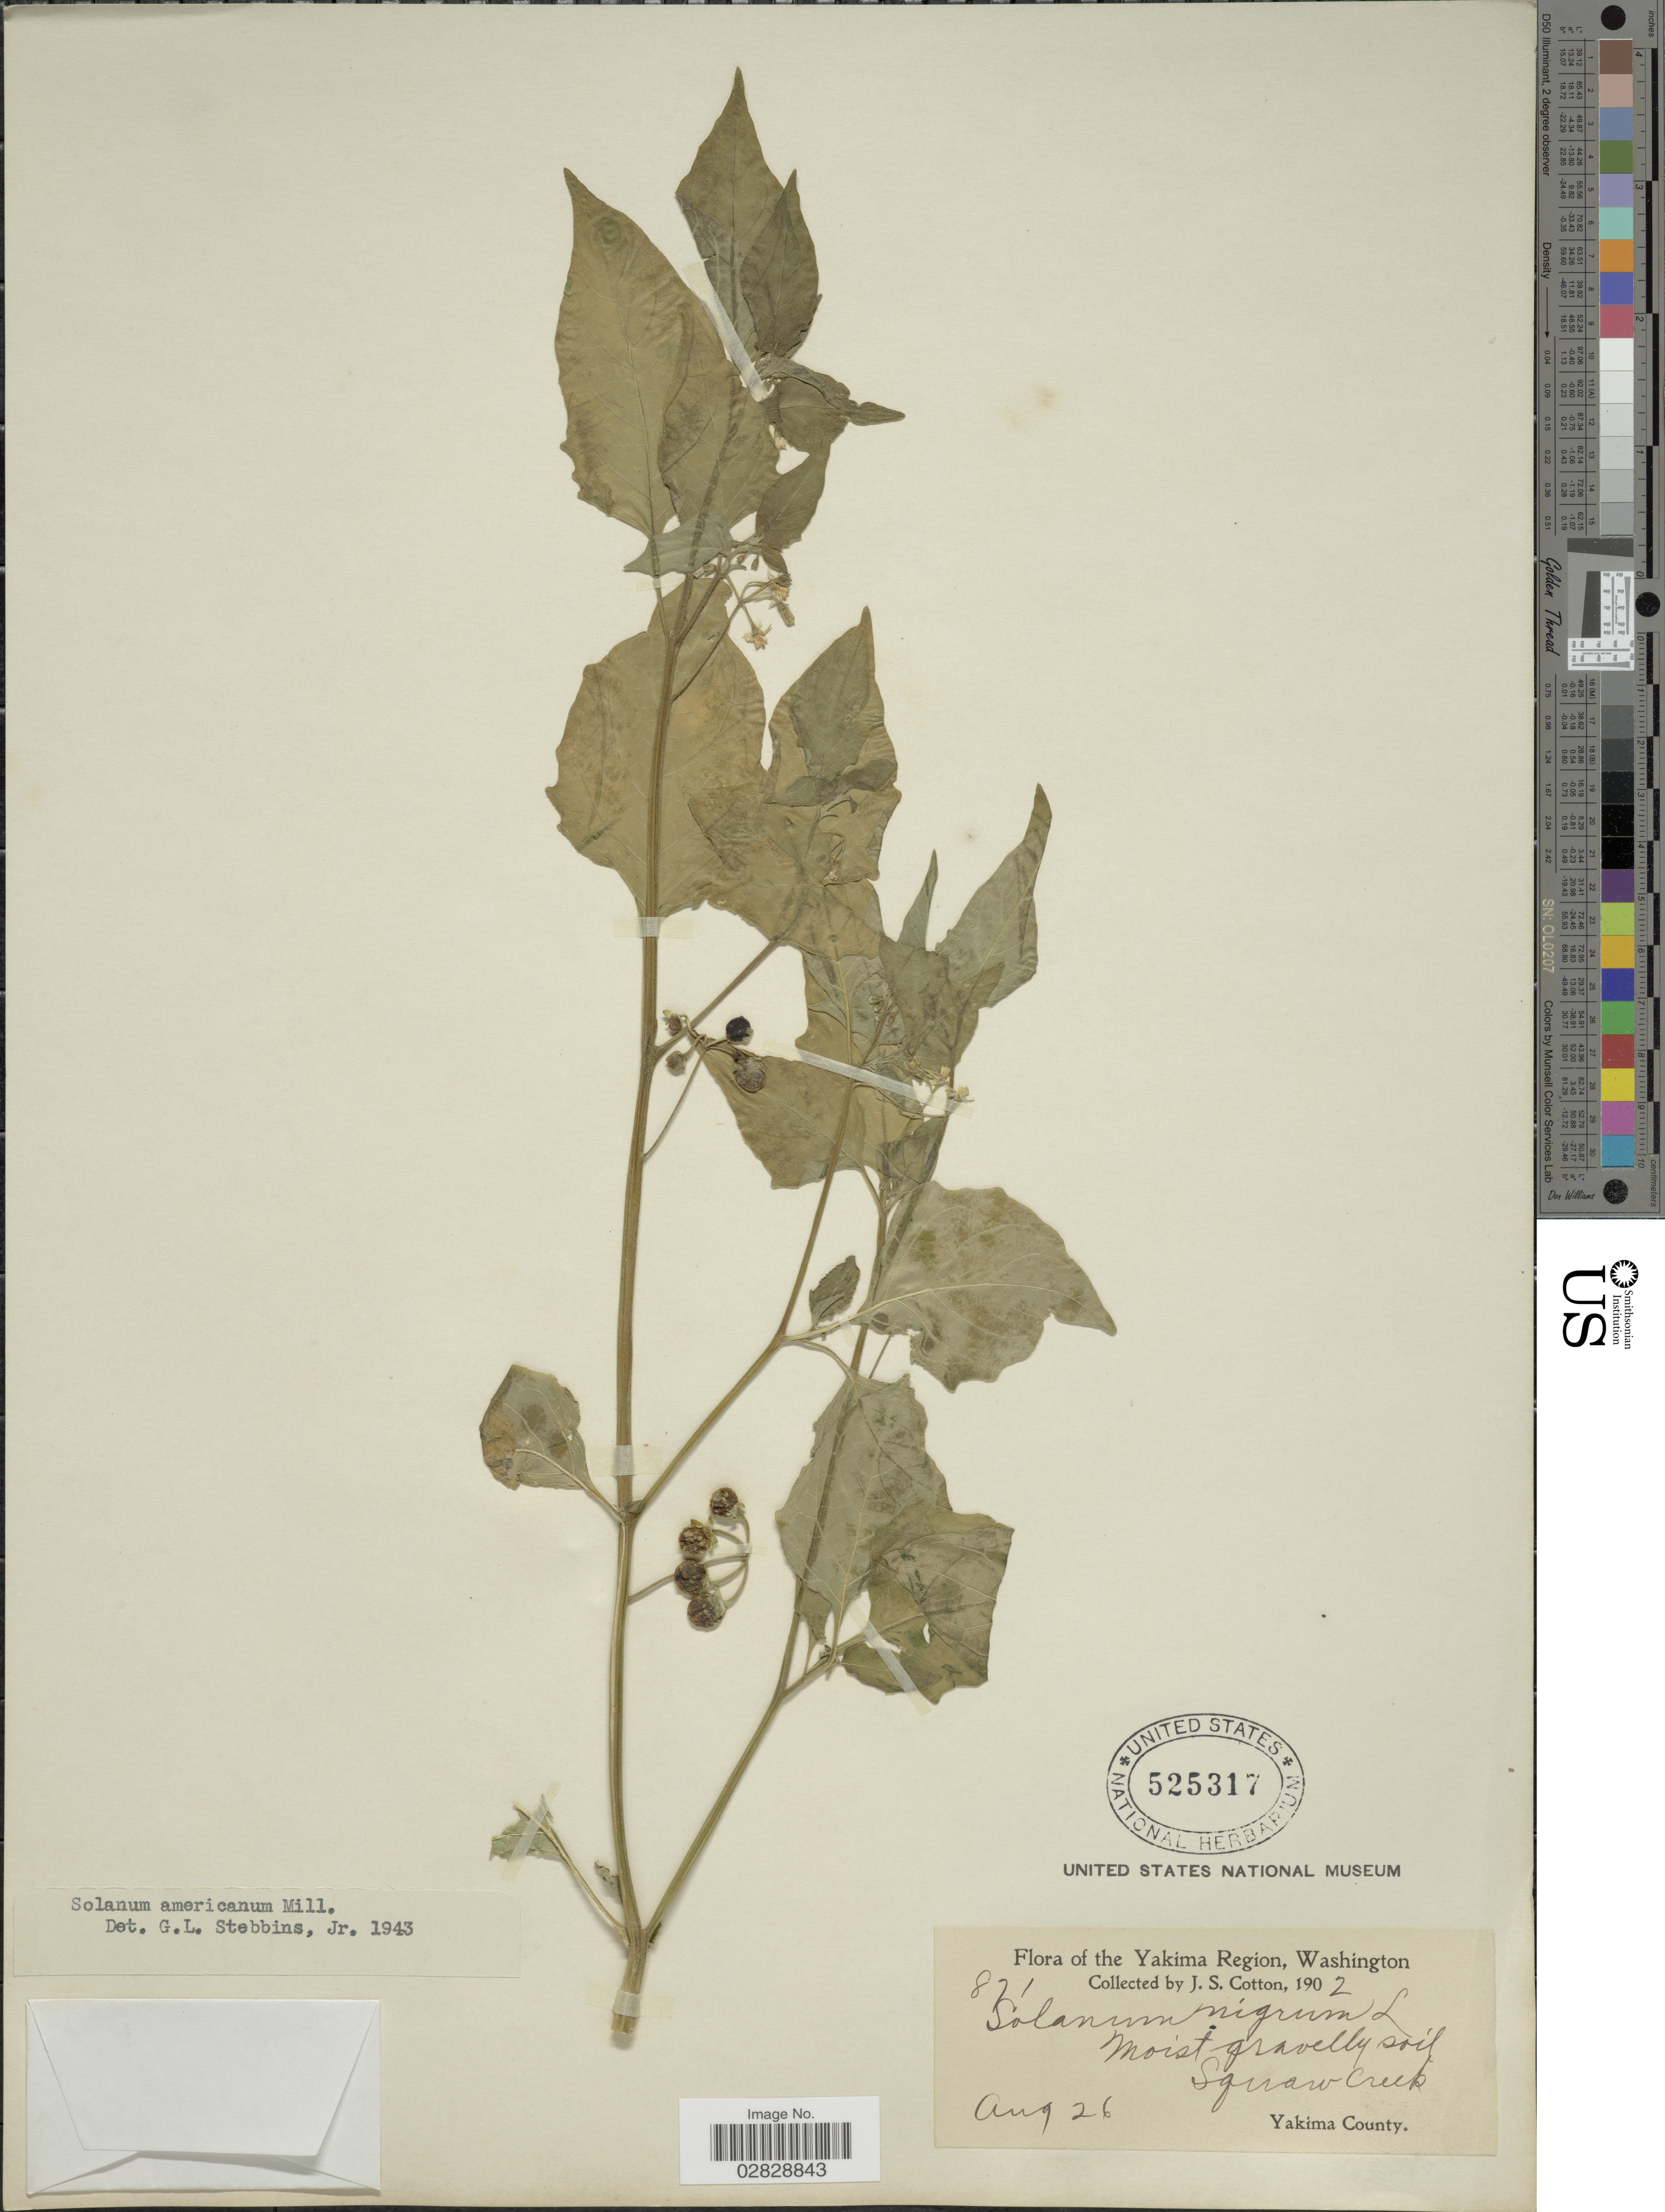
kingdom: Plantae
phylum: Tracheophyta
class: Magnoliopsida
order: Solanales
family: Solanaceae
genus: Solanum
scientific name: Solanum interius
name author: Rydb.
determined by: Knapp, S. D.; Särkinen, T.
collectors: J. S. Cotton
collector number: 871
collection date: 1902-08-26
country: United States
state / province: Washington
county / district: Yakima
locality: The Yakima Region. Squaw Creek. Yakima County.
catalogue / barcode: US 525317